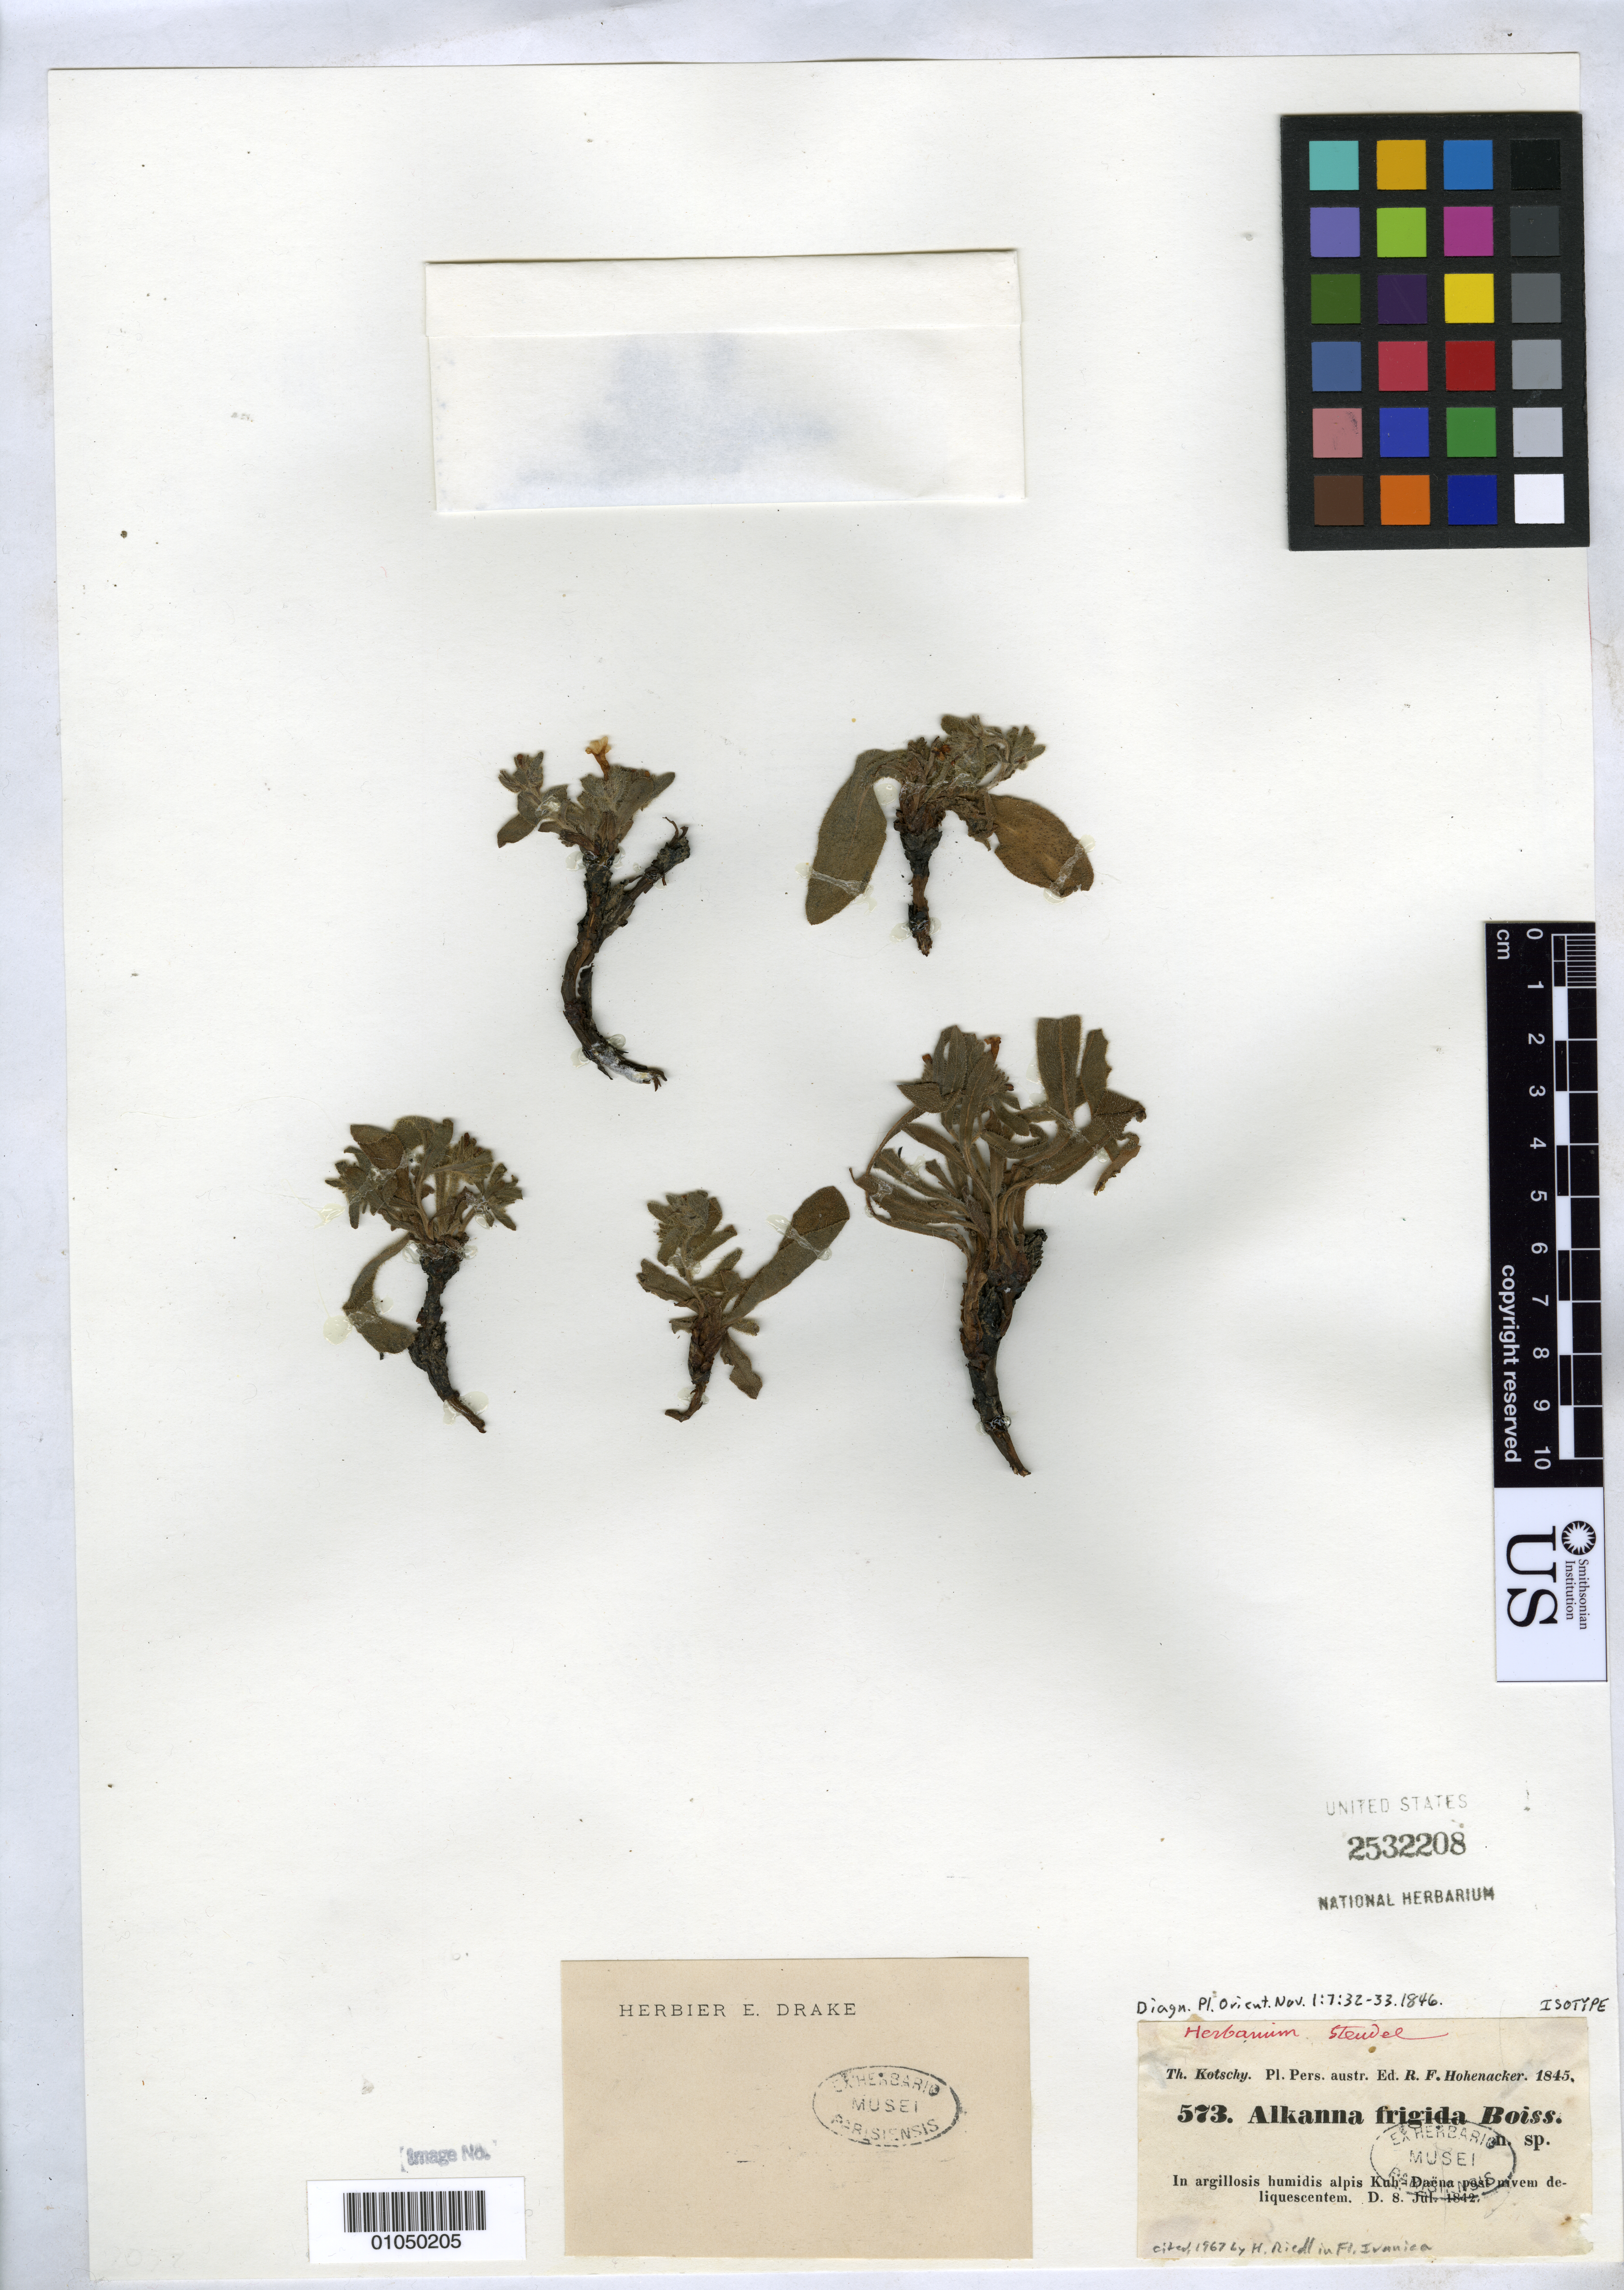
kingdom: Plantae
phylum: Tracheophyta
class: Magnoliopsida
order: Boraginales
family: Boraginaceae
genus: Alkanna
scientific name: Alkanna frigida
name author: Boiss.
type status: Isotype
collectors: K. G. Kotschy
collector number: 573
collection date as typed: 08 Jul 1842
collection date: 1842-07-08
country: Iran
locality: In argillosis humidis alpis Kuh-Daëna post nivem deliquescentem.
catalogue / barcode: US 2532208